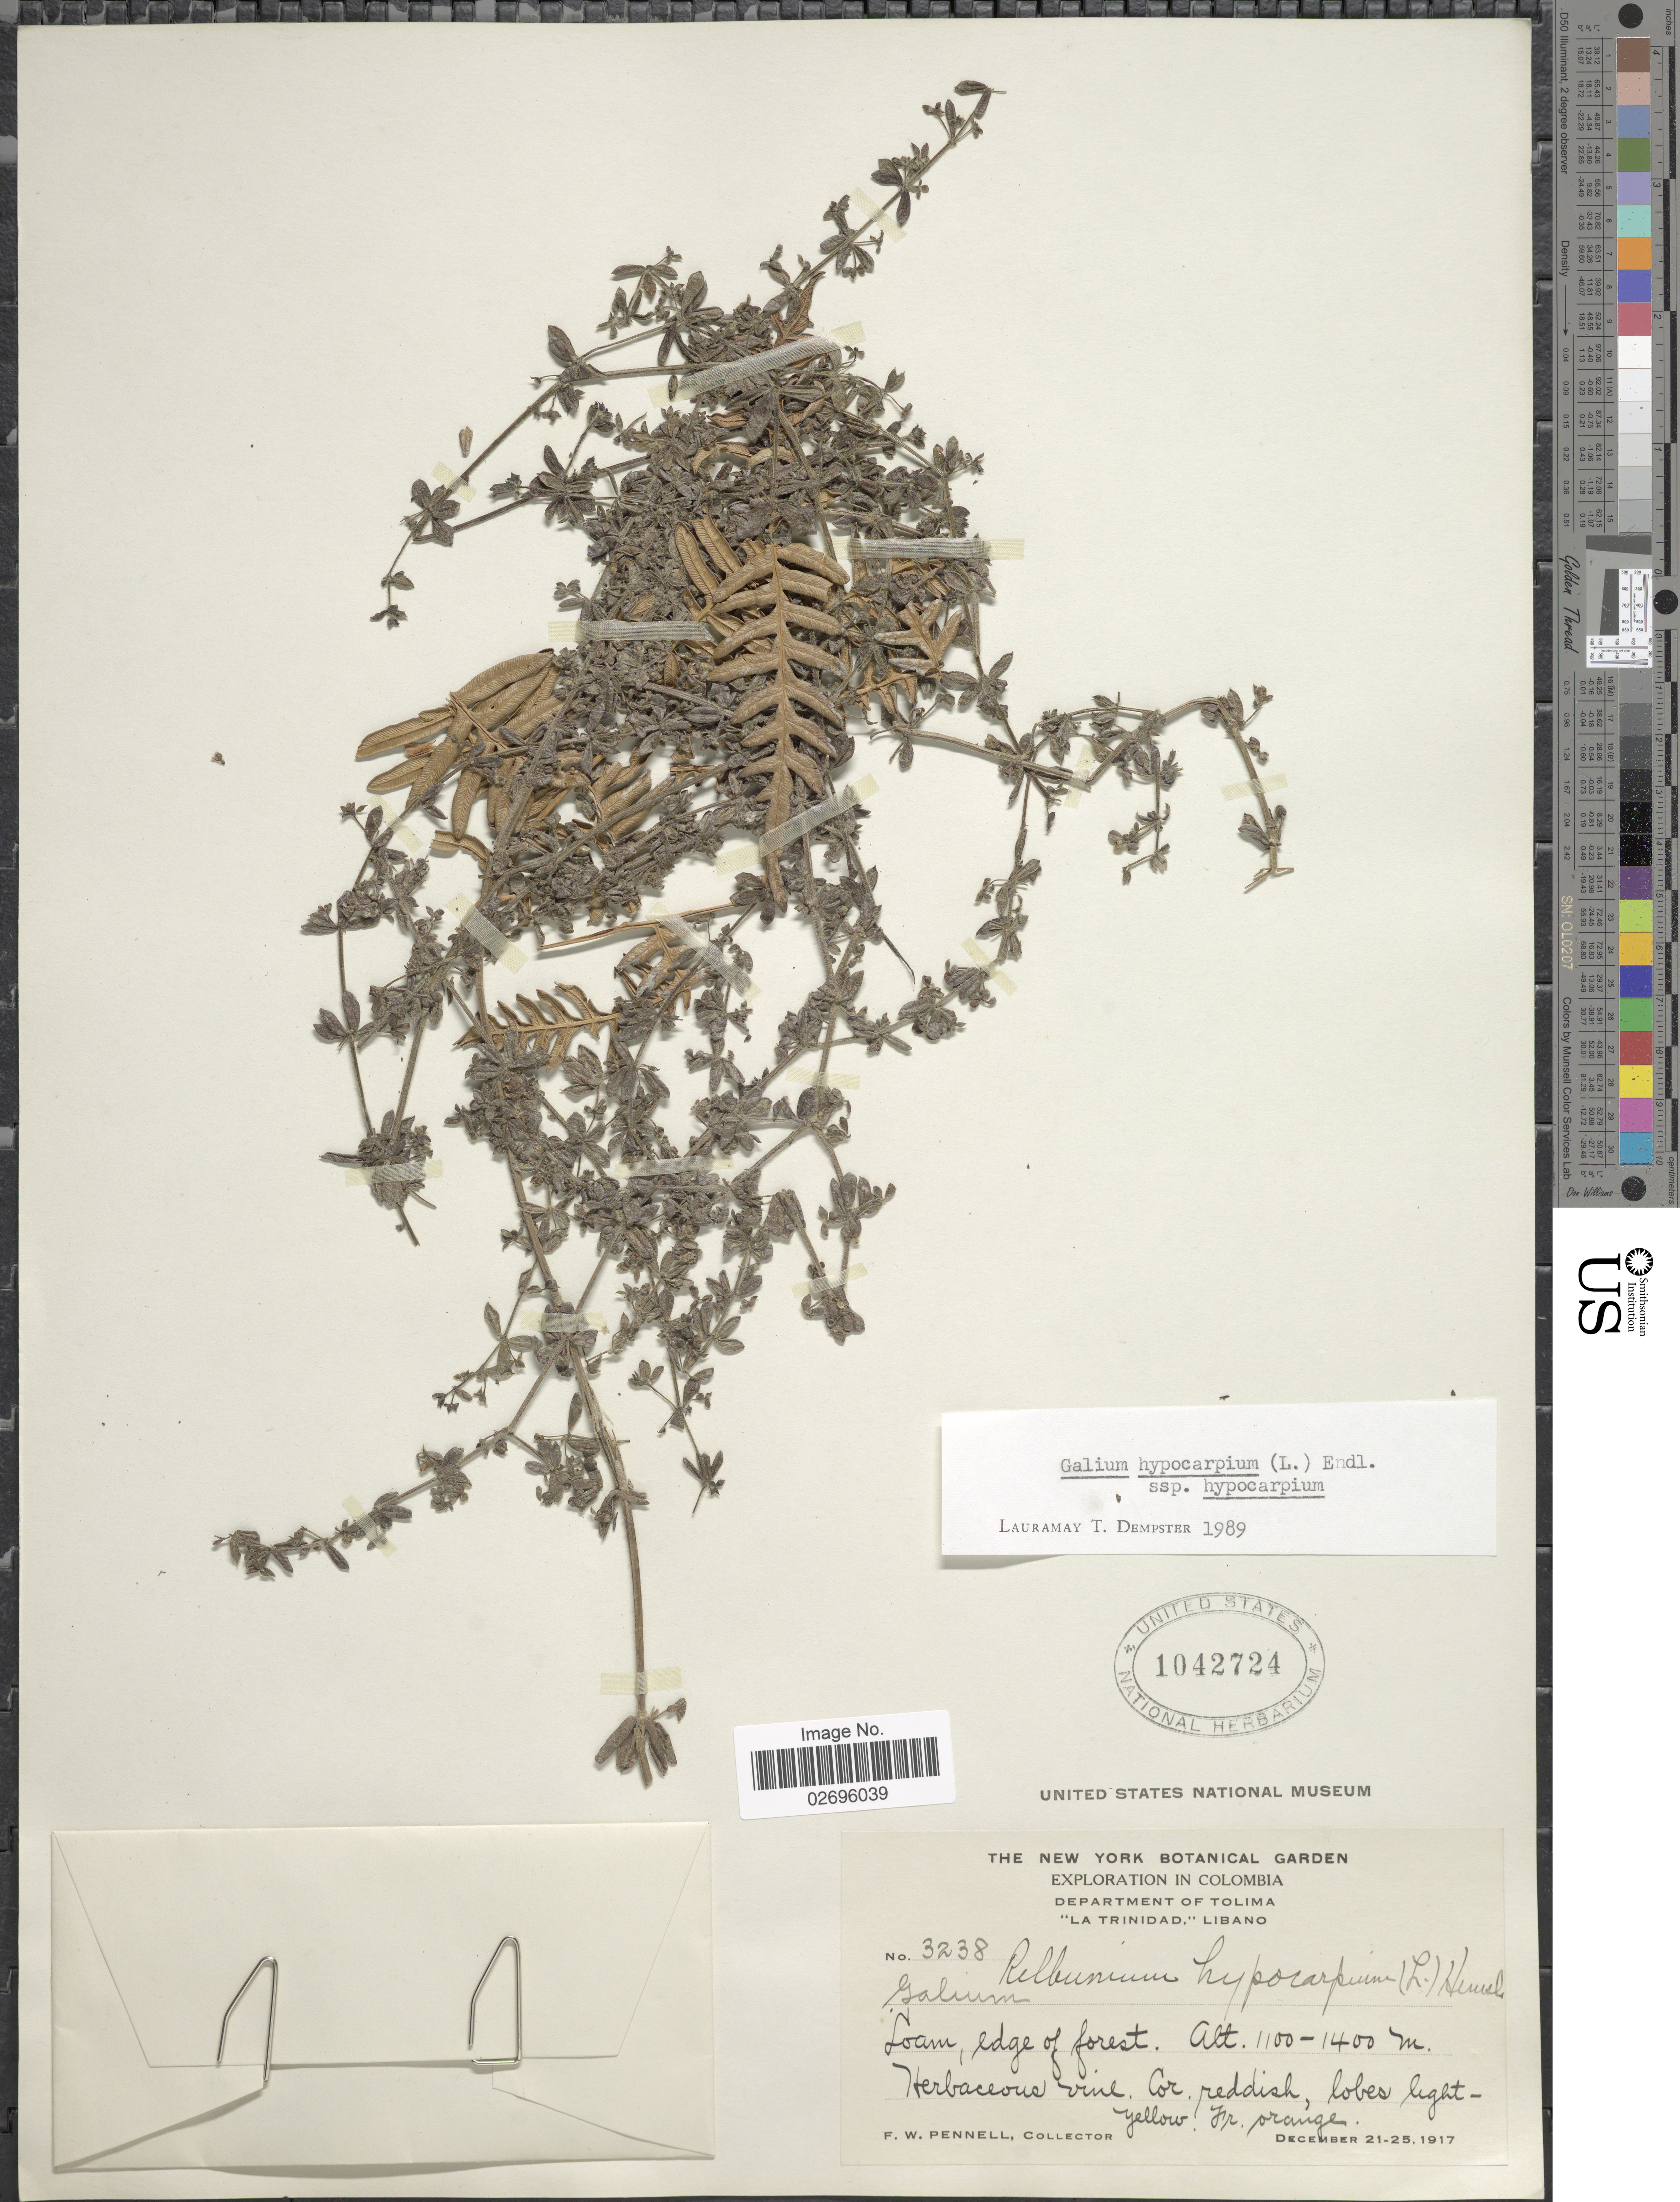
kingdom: Plantae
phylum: Tracheophyta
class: Magnoliopsida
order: Gentianales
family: Rubiaceae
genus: Galium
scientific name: Galium hypocarpium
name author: (L.) Endl. ex Griseb.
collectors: F. W. Pennell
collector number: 3238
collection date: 1917-12-21/1917-12-25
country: Colombia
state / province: Tolima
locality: Department of Tolima. "La Trinidad,"Libano. Loam, edge of forest.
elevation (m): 1100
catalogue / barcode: US 1042724